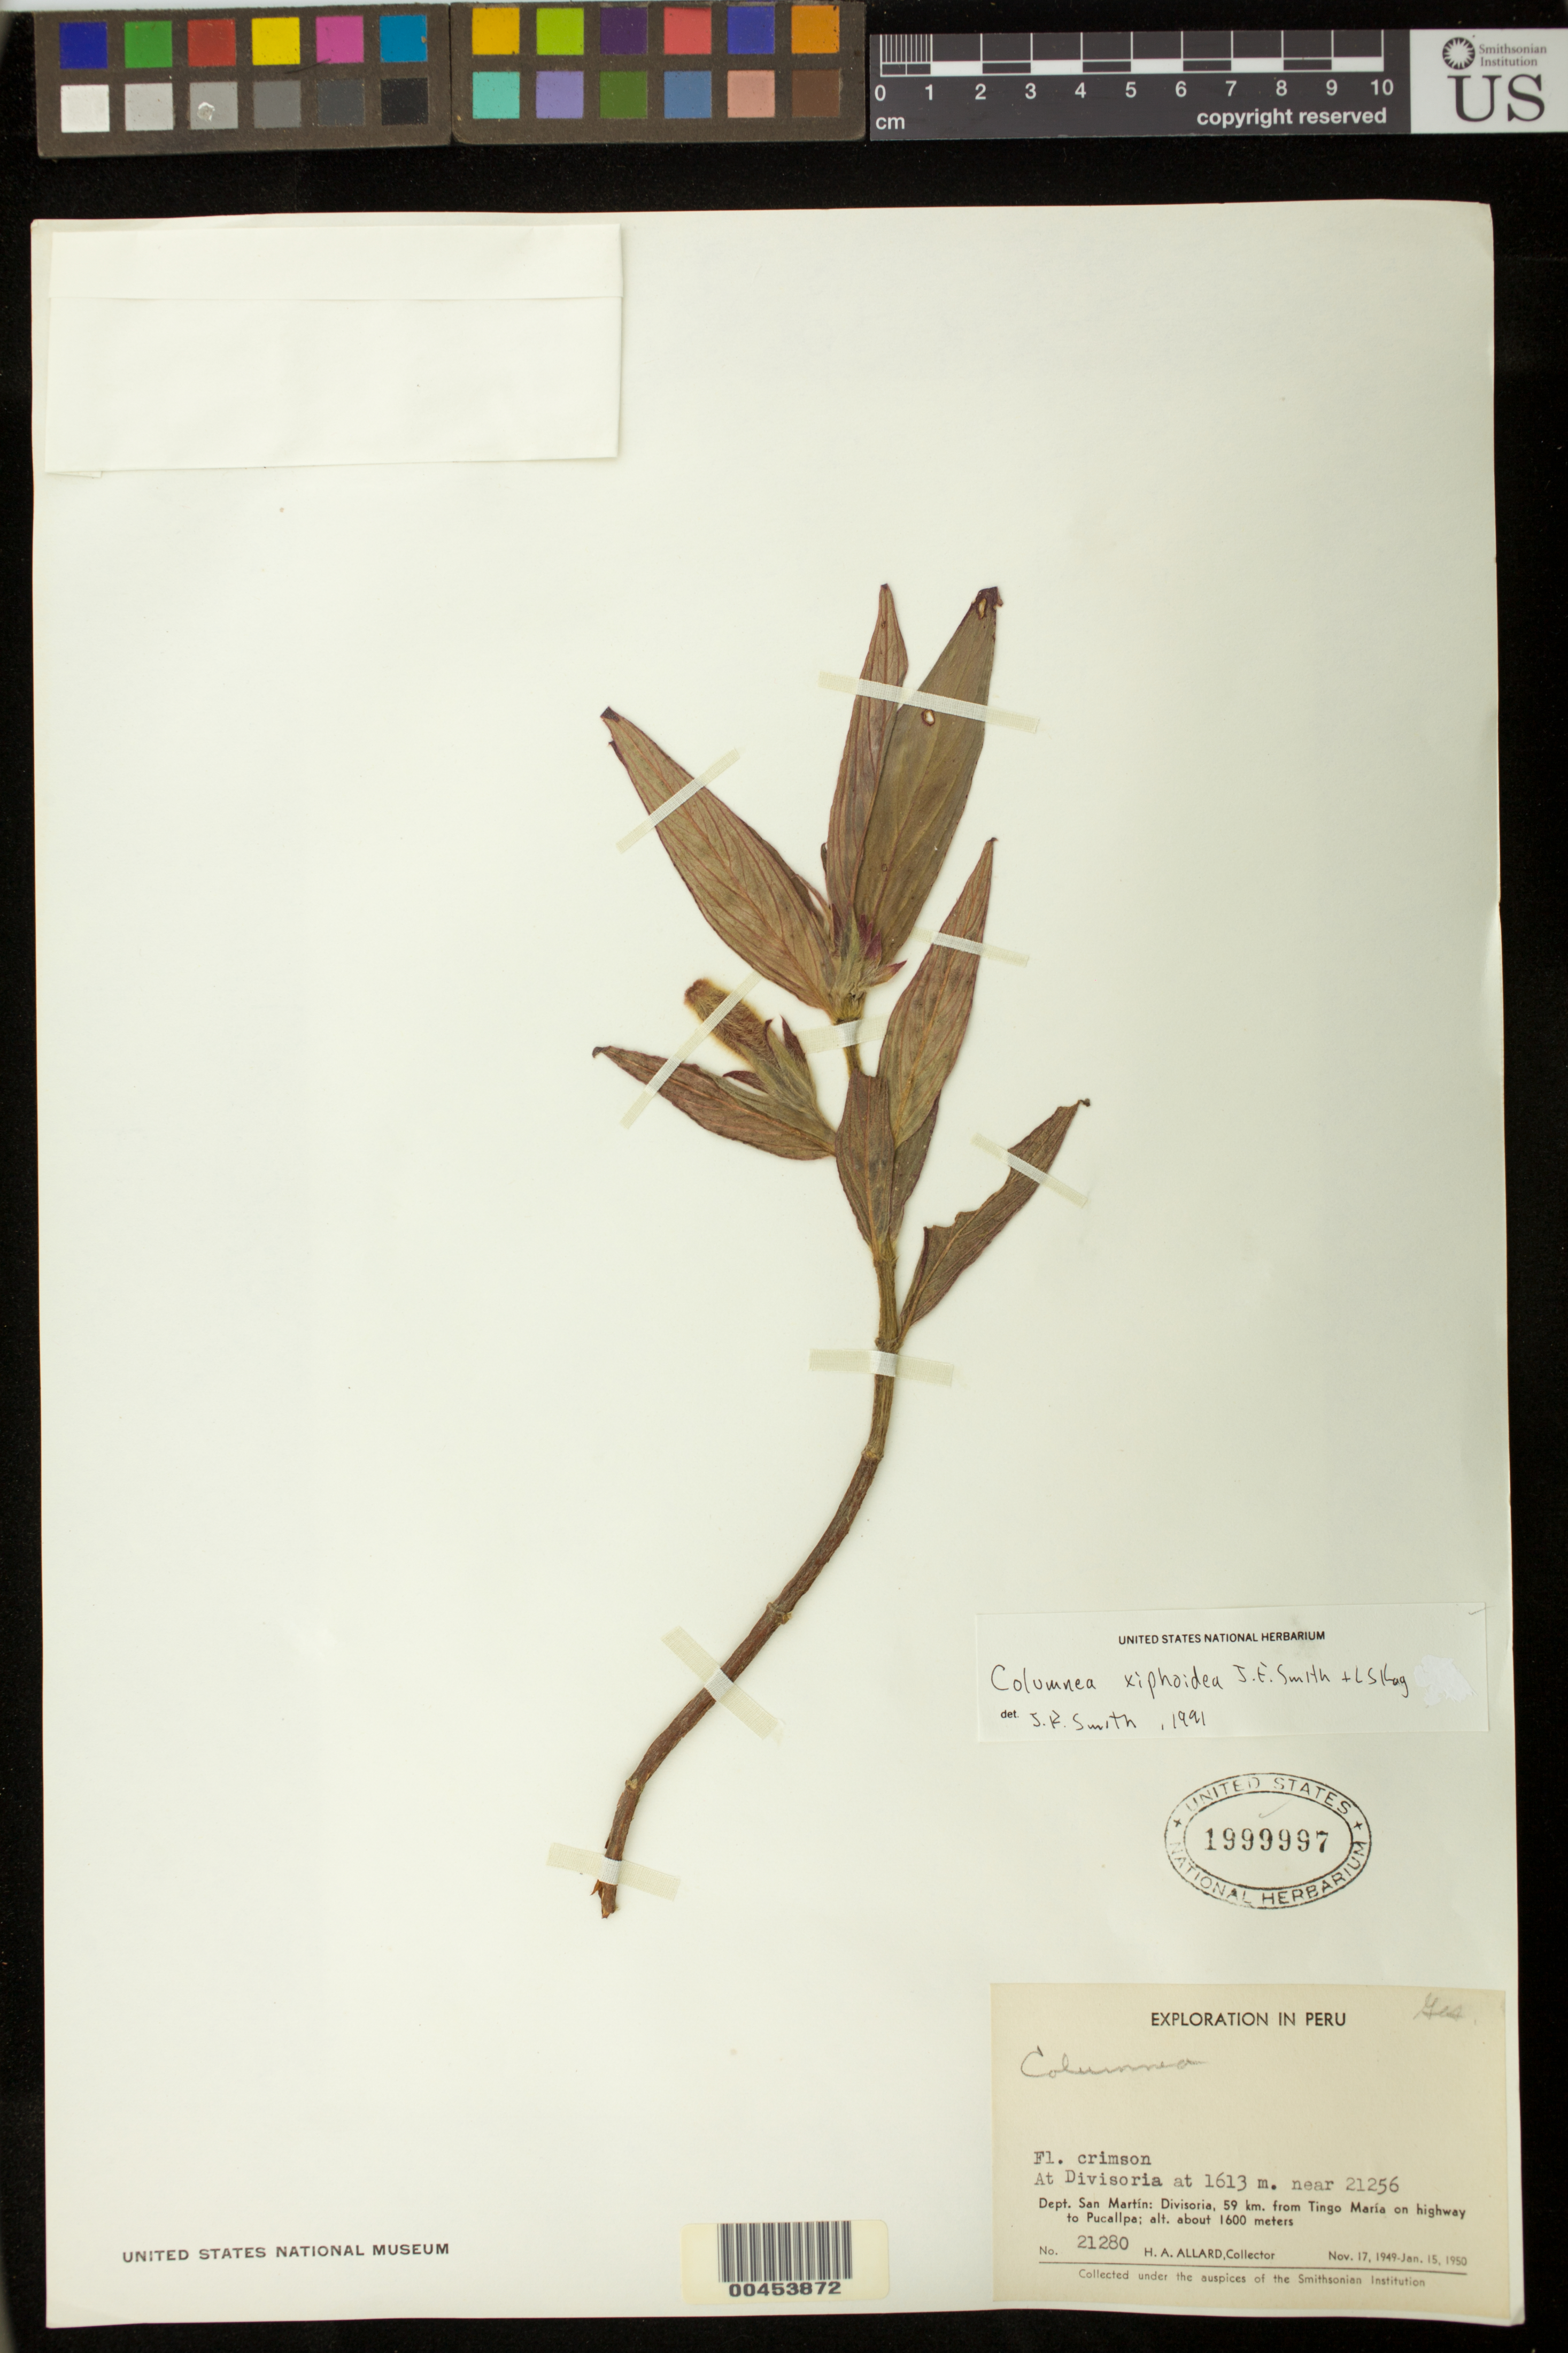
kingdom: Plantae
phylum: Tracheophyta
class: Magnoliopsida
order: Lamiales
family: Gesneriaceae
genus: Columnea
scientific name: Columnea xiphoidea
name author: J.F. Sm. & L.E. Skog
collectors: H. A. Allard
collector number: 21280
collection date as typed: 1949-50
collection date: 1949/1950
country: Peru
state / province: San Martín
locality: Divisoria, from Tingo Maria to Pucallpa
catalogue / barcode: US 1999997